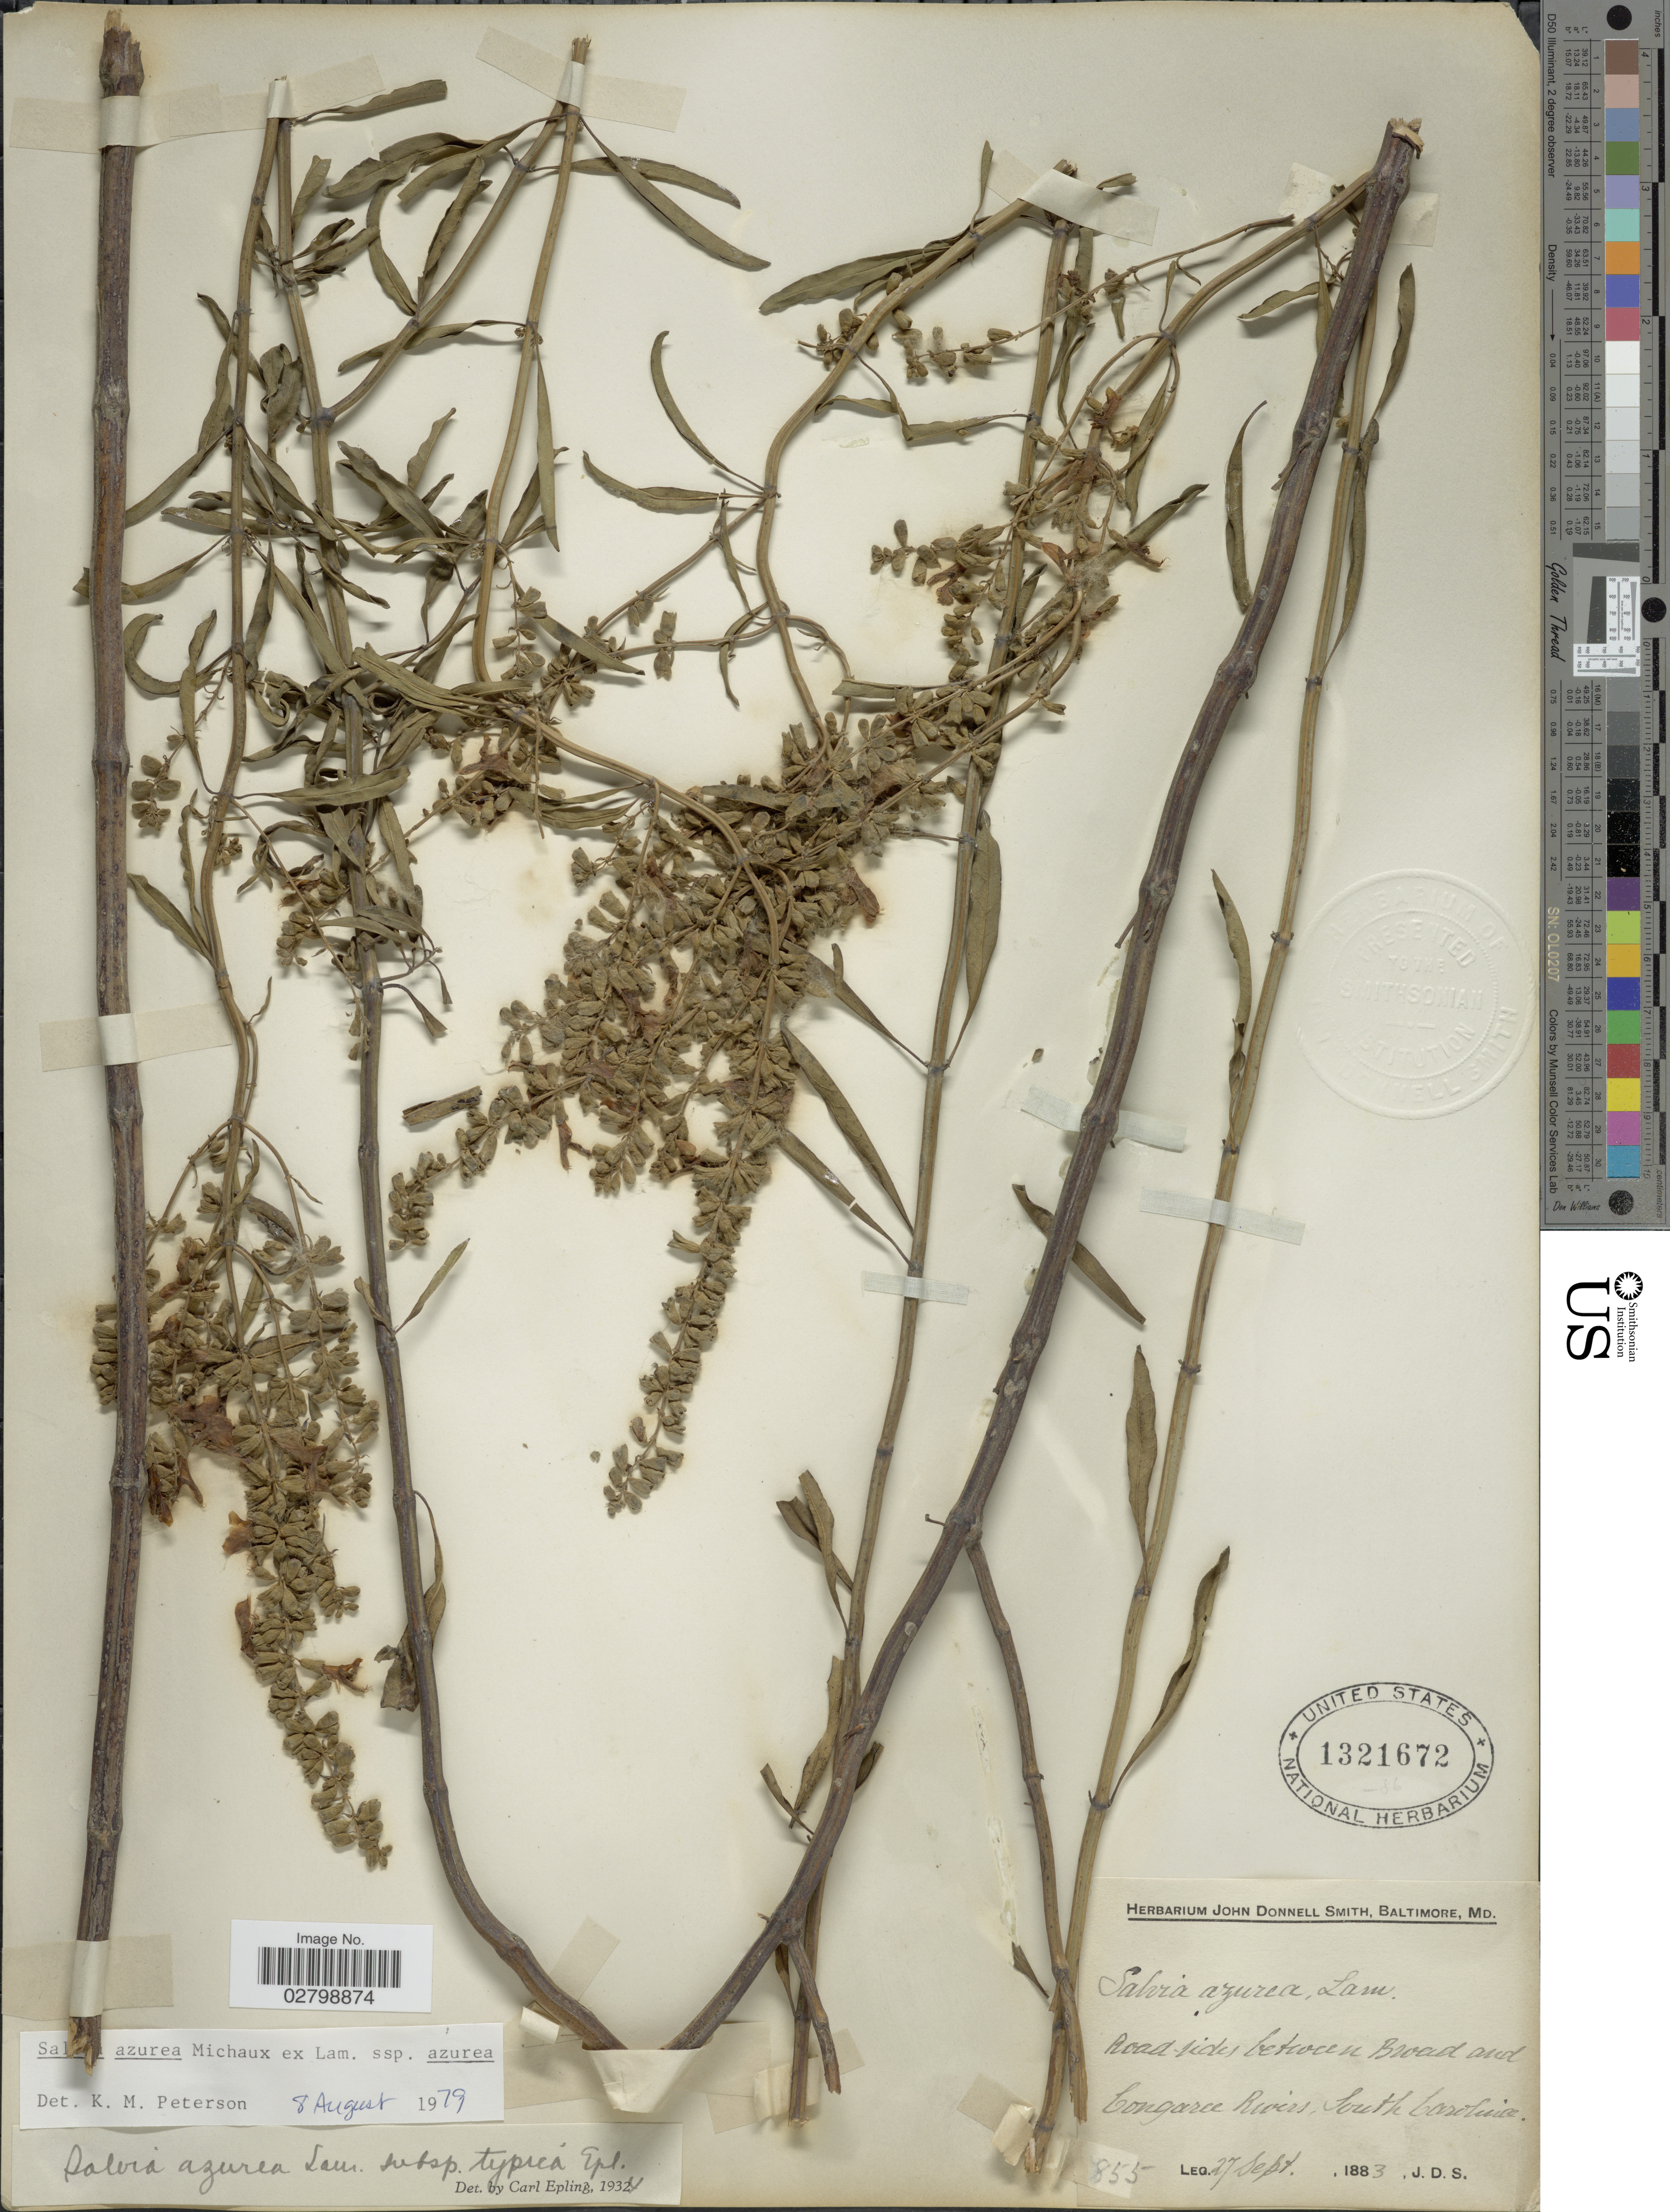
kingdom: Plantae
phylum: Tracheophyta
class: Magnoliopsida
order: Lamiales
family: Lamiaceae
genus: Salvia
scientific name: Salvia azurea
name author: Michx. ex Vahl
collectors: J. Donnell Smith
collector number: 855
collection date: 1883-09-27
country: United States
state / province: South Carolina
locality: Road sides between Broad and Congaree Rivers.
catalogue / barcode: US 1321672